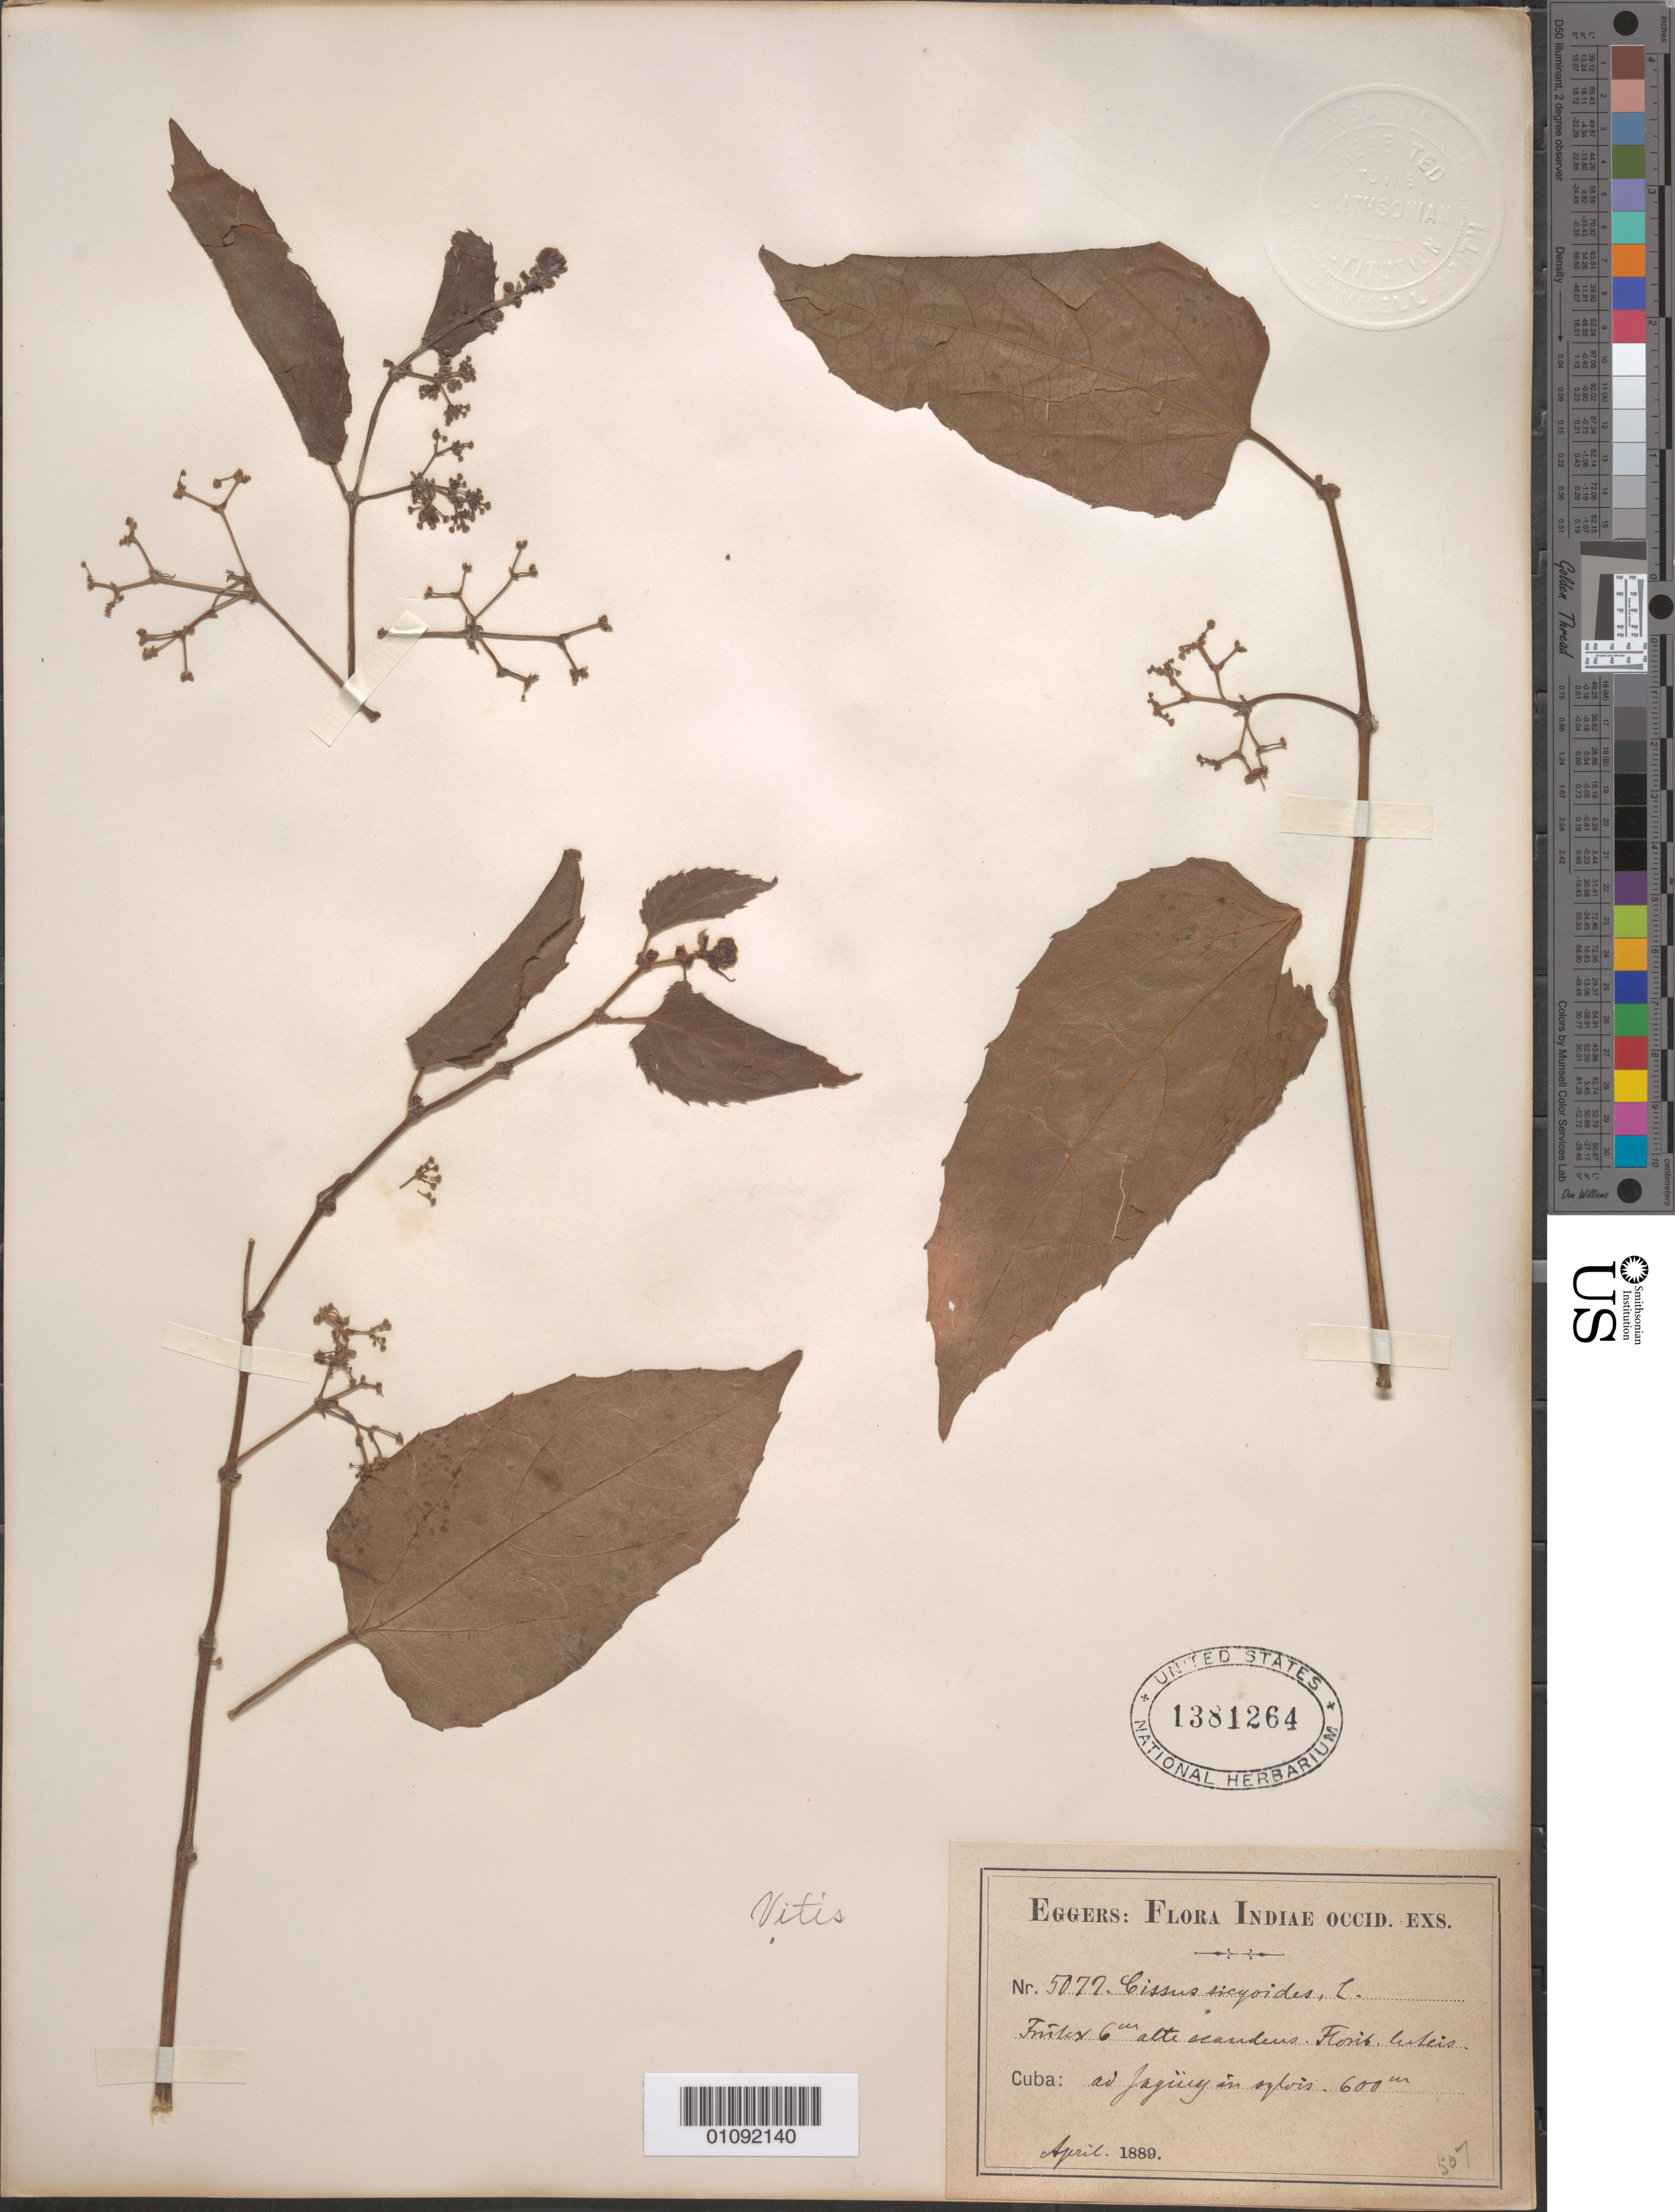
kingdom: Plantae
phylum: Tracheophyta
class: Magnoliopsida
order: Vitales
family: Vitaceae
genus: Cissus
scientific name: Cissus verticillata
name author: (L.) Nicolson & C.E. Jarvis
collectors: H. F. A. von Eggers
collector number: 5077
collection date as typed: Apr 1889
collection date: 1889-04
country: Cuba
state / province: Granma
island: Cuba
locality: ad Jagüey in sylois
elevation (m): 600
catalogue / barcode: US 1381264